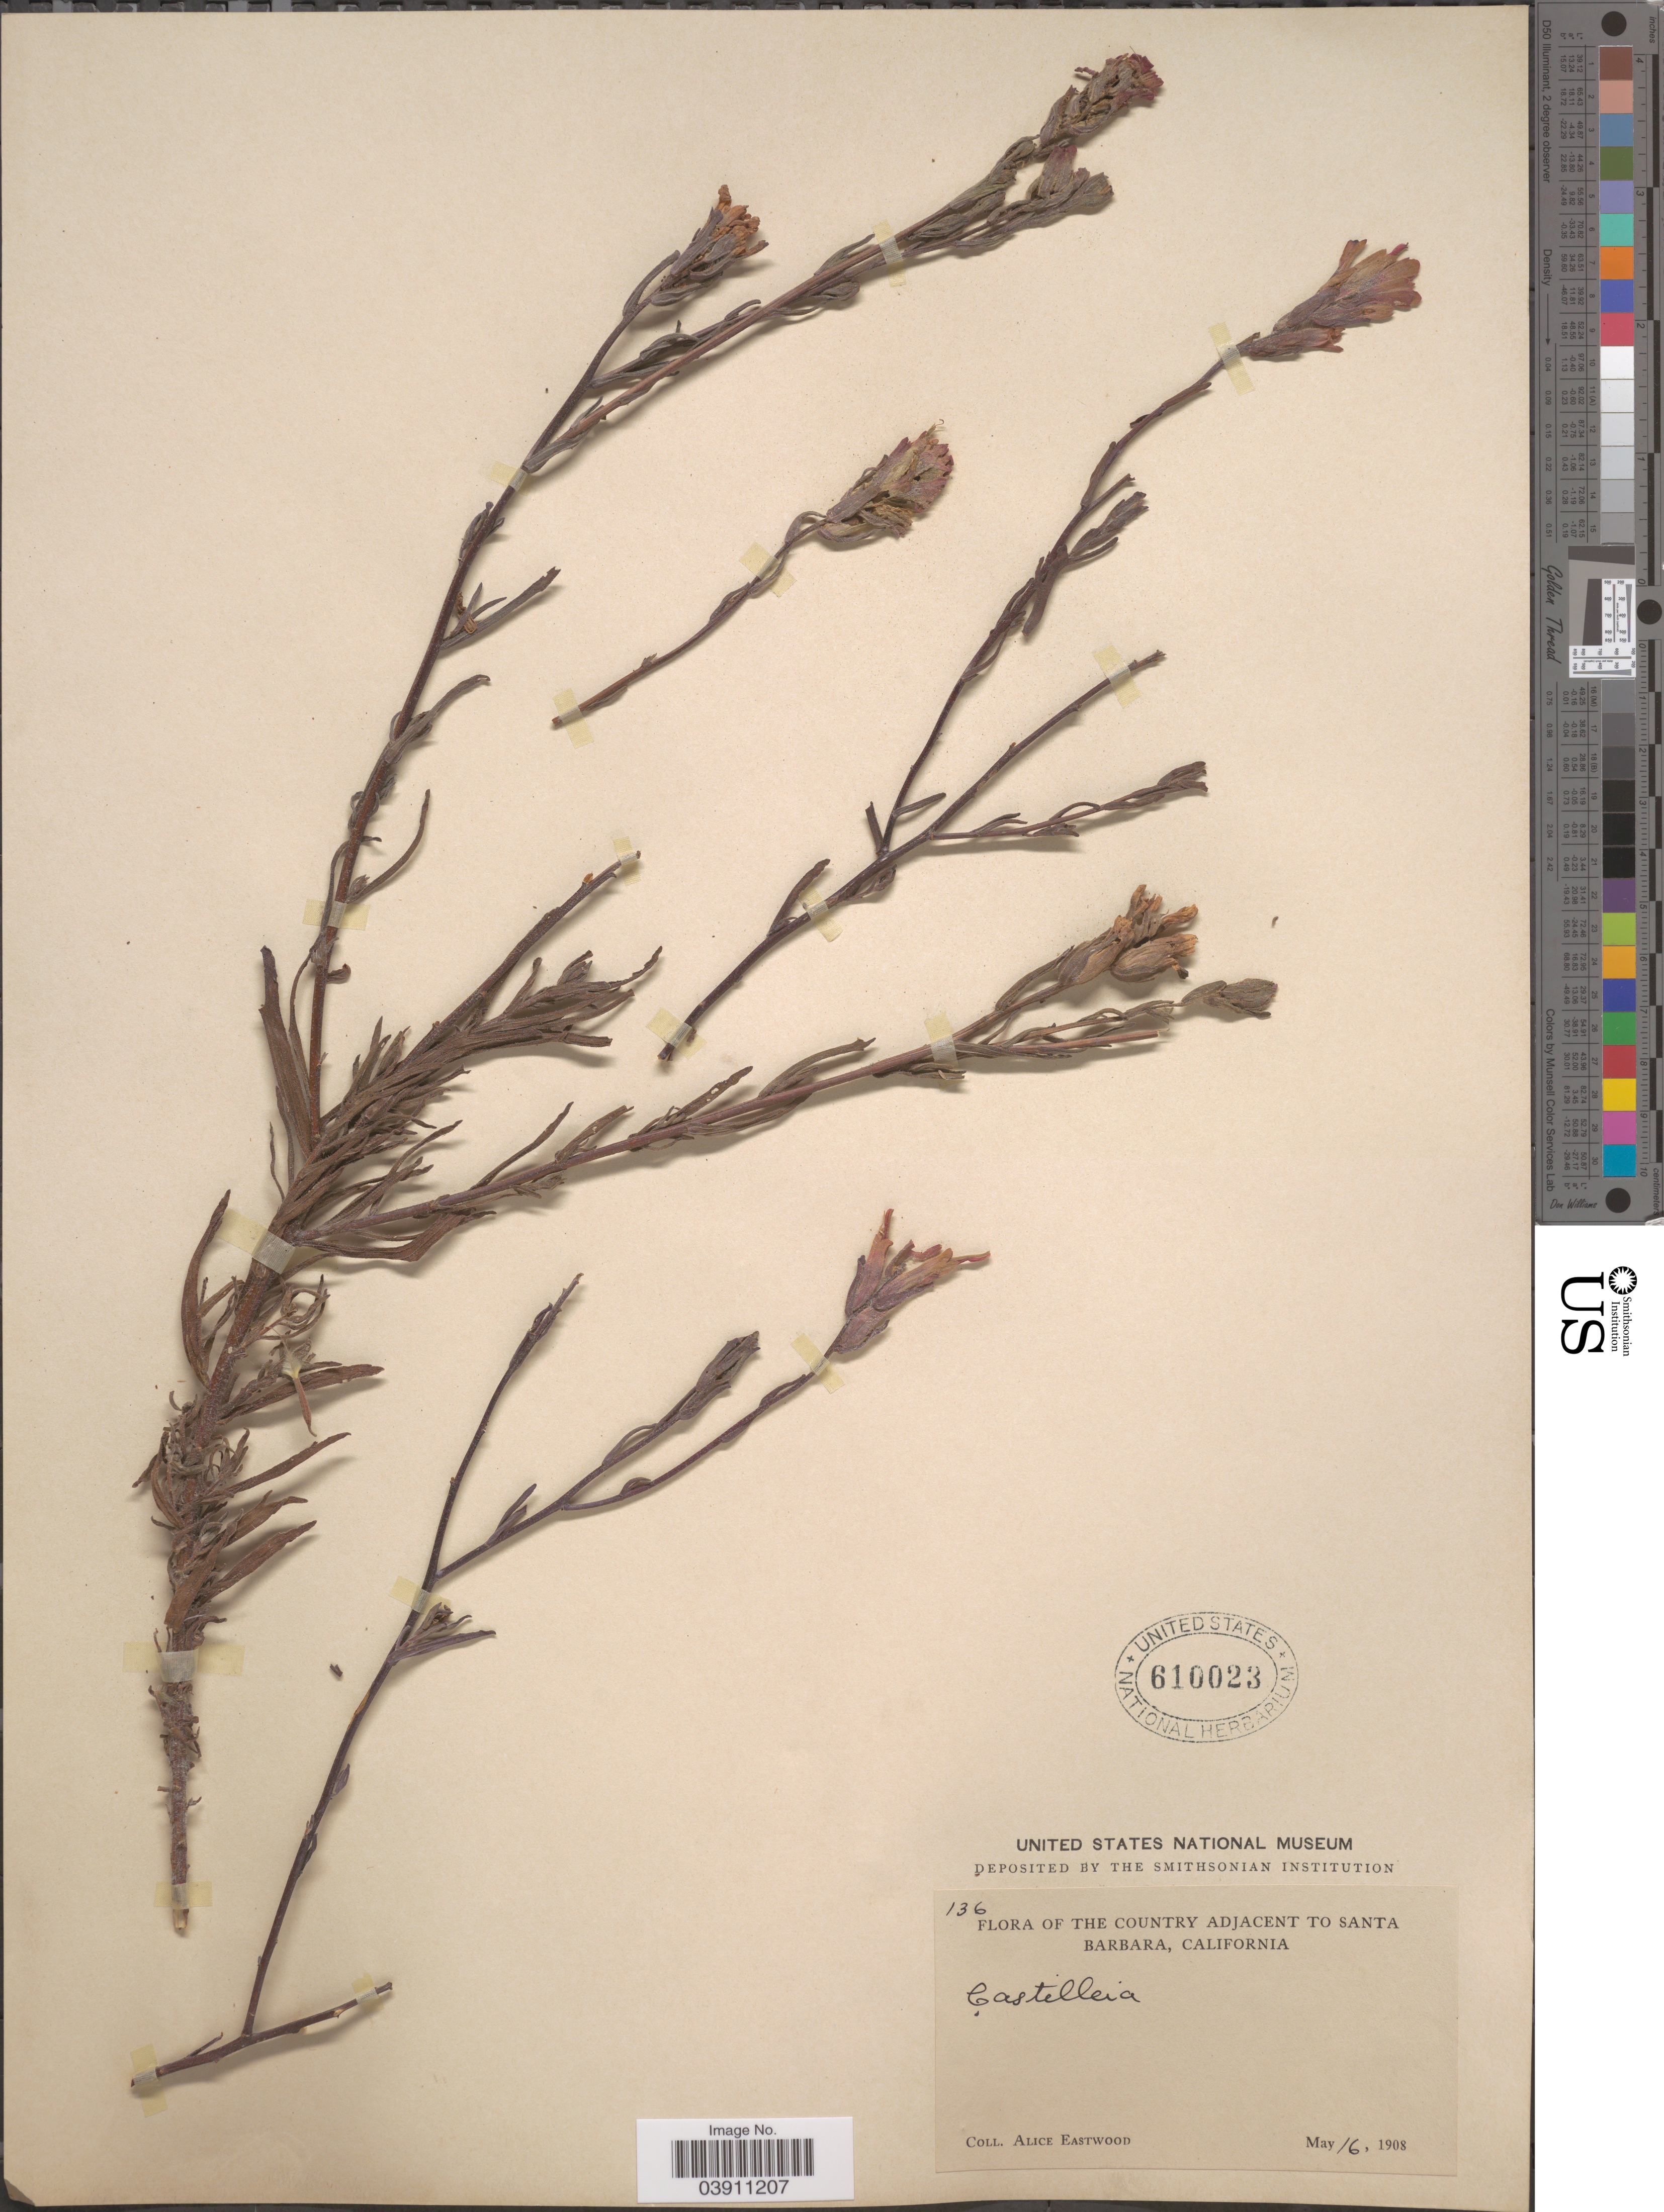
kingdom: Plantae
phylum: Tracheophyta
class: Magnoliopsida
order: Lamiales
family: Orobanchaceae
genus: Castilleja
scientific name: Castilleja affinis subsp. neglecta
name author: (Zeile) T.I. Chuang & Heckard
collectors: A. Eastwood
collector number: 136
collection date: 1908-05-16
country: United States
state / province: California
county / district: Santa Barbara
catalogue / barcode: US 610023